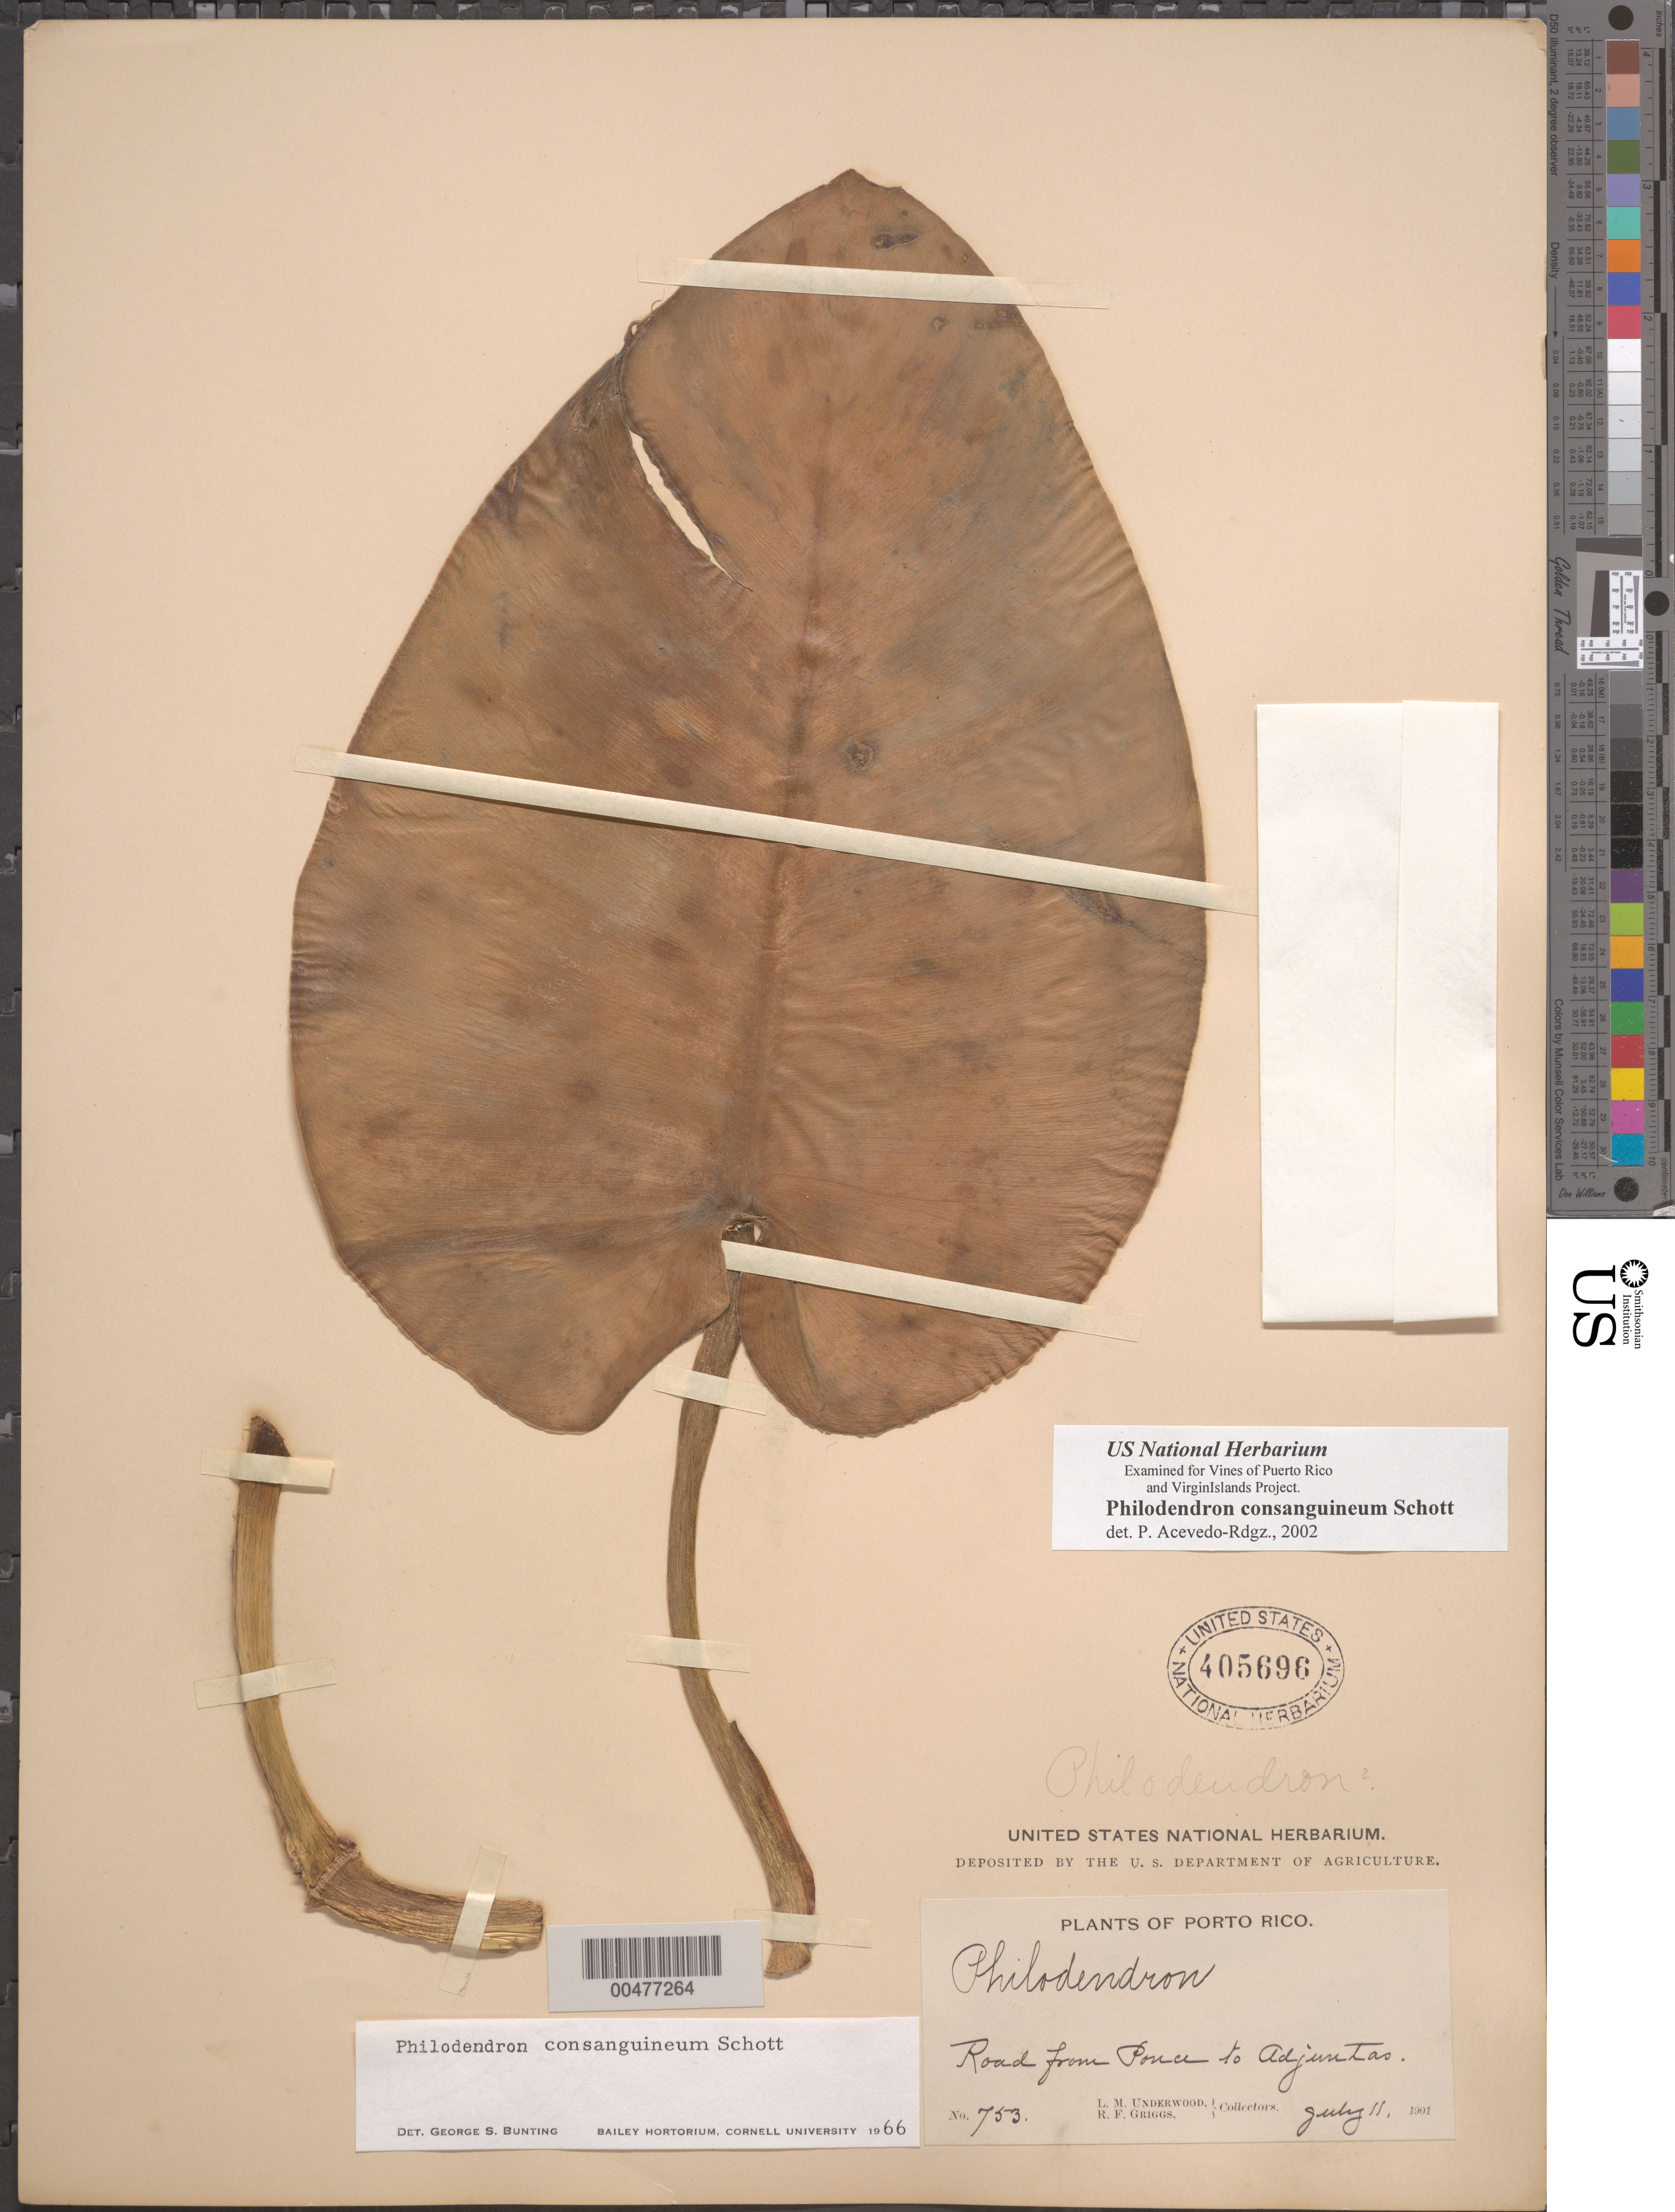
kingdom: Plantae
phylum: Tracheophyta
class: Liliopsida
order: Alismatales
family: Araceae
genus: Philodendron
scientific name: Philodendron consanguineum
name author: Schott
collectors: L. M. Underwood & R. F. Griggs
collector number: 753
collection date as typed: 11 Jul 1901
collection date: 1901-07-11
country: Puerto Rico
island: Greater Antilles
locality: Road from Ponce to Ajuntas.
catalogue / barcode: US 405696